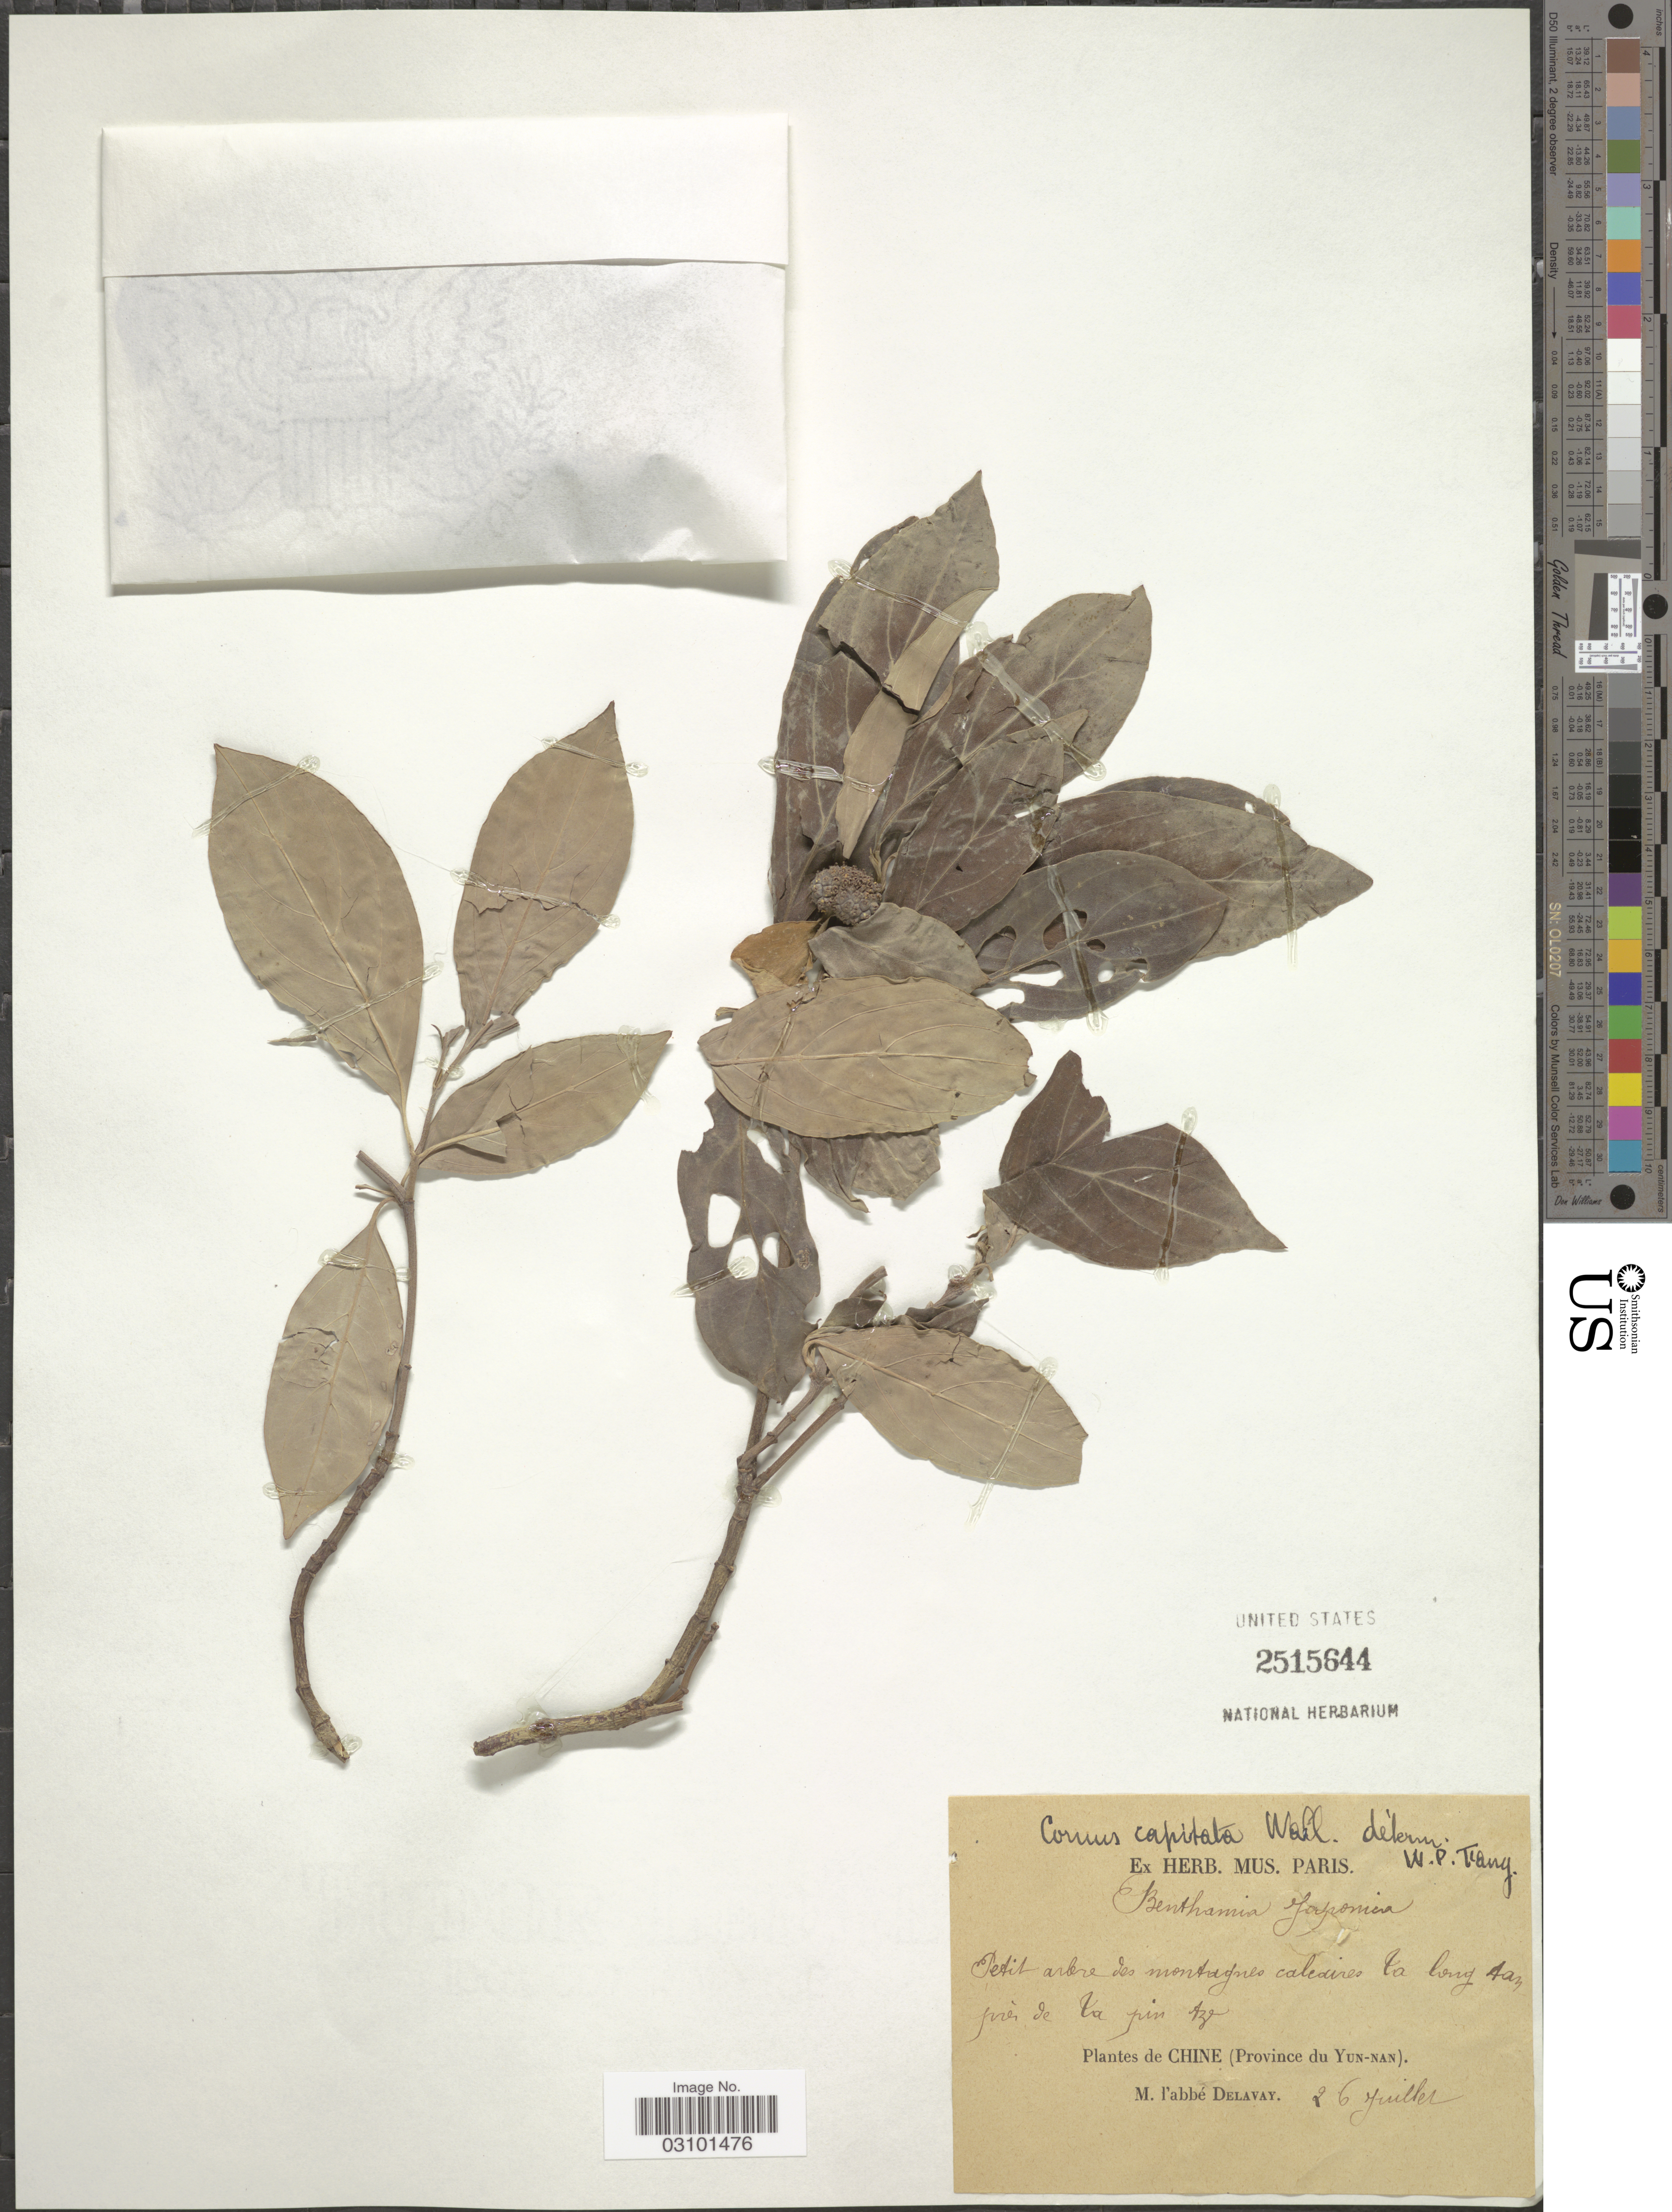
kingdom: Plantae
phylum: Tracheophyta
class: Magnoliopsida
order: Cornales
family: Cornaceae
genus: Cornus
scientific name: Cornus capitata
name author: Wall.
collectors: P. Delavay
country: China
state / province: Yunnan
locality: Petit arbre des montagnes caledires la long tan prés de la pin tze.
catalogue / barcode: US 2515644